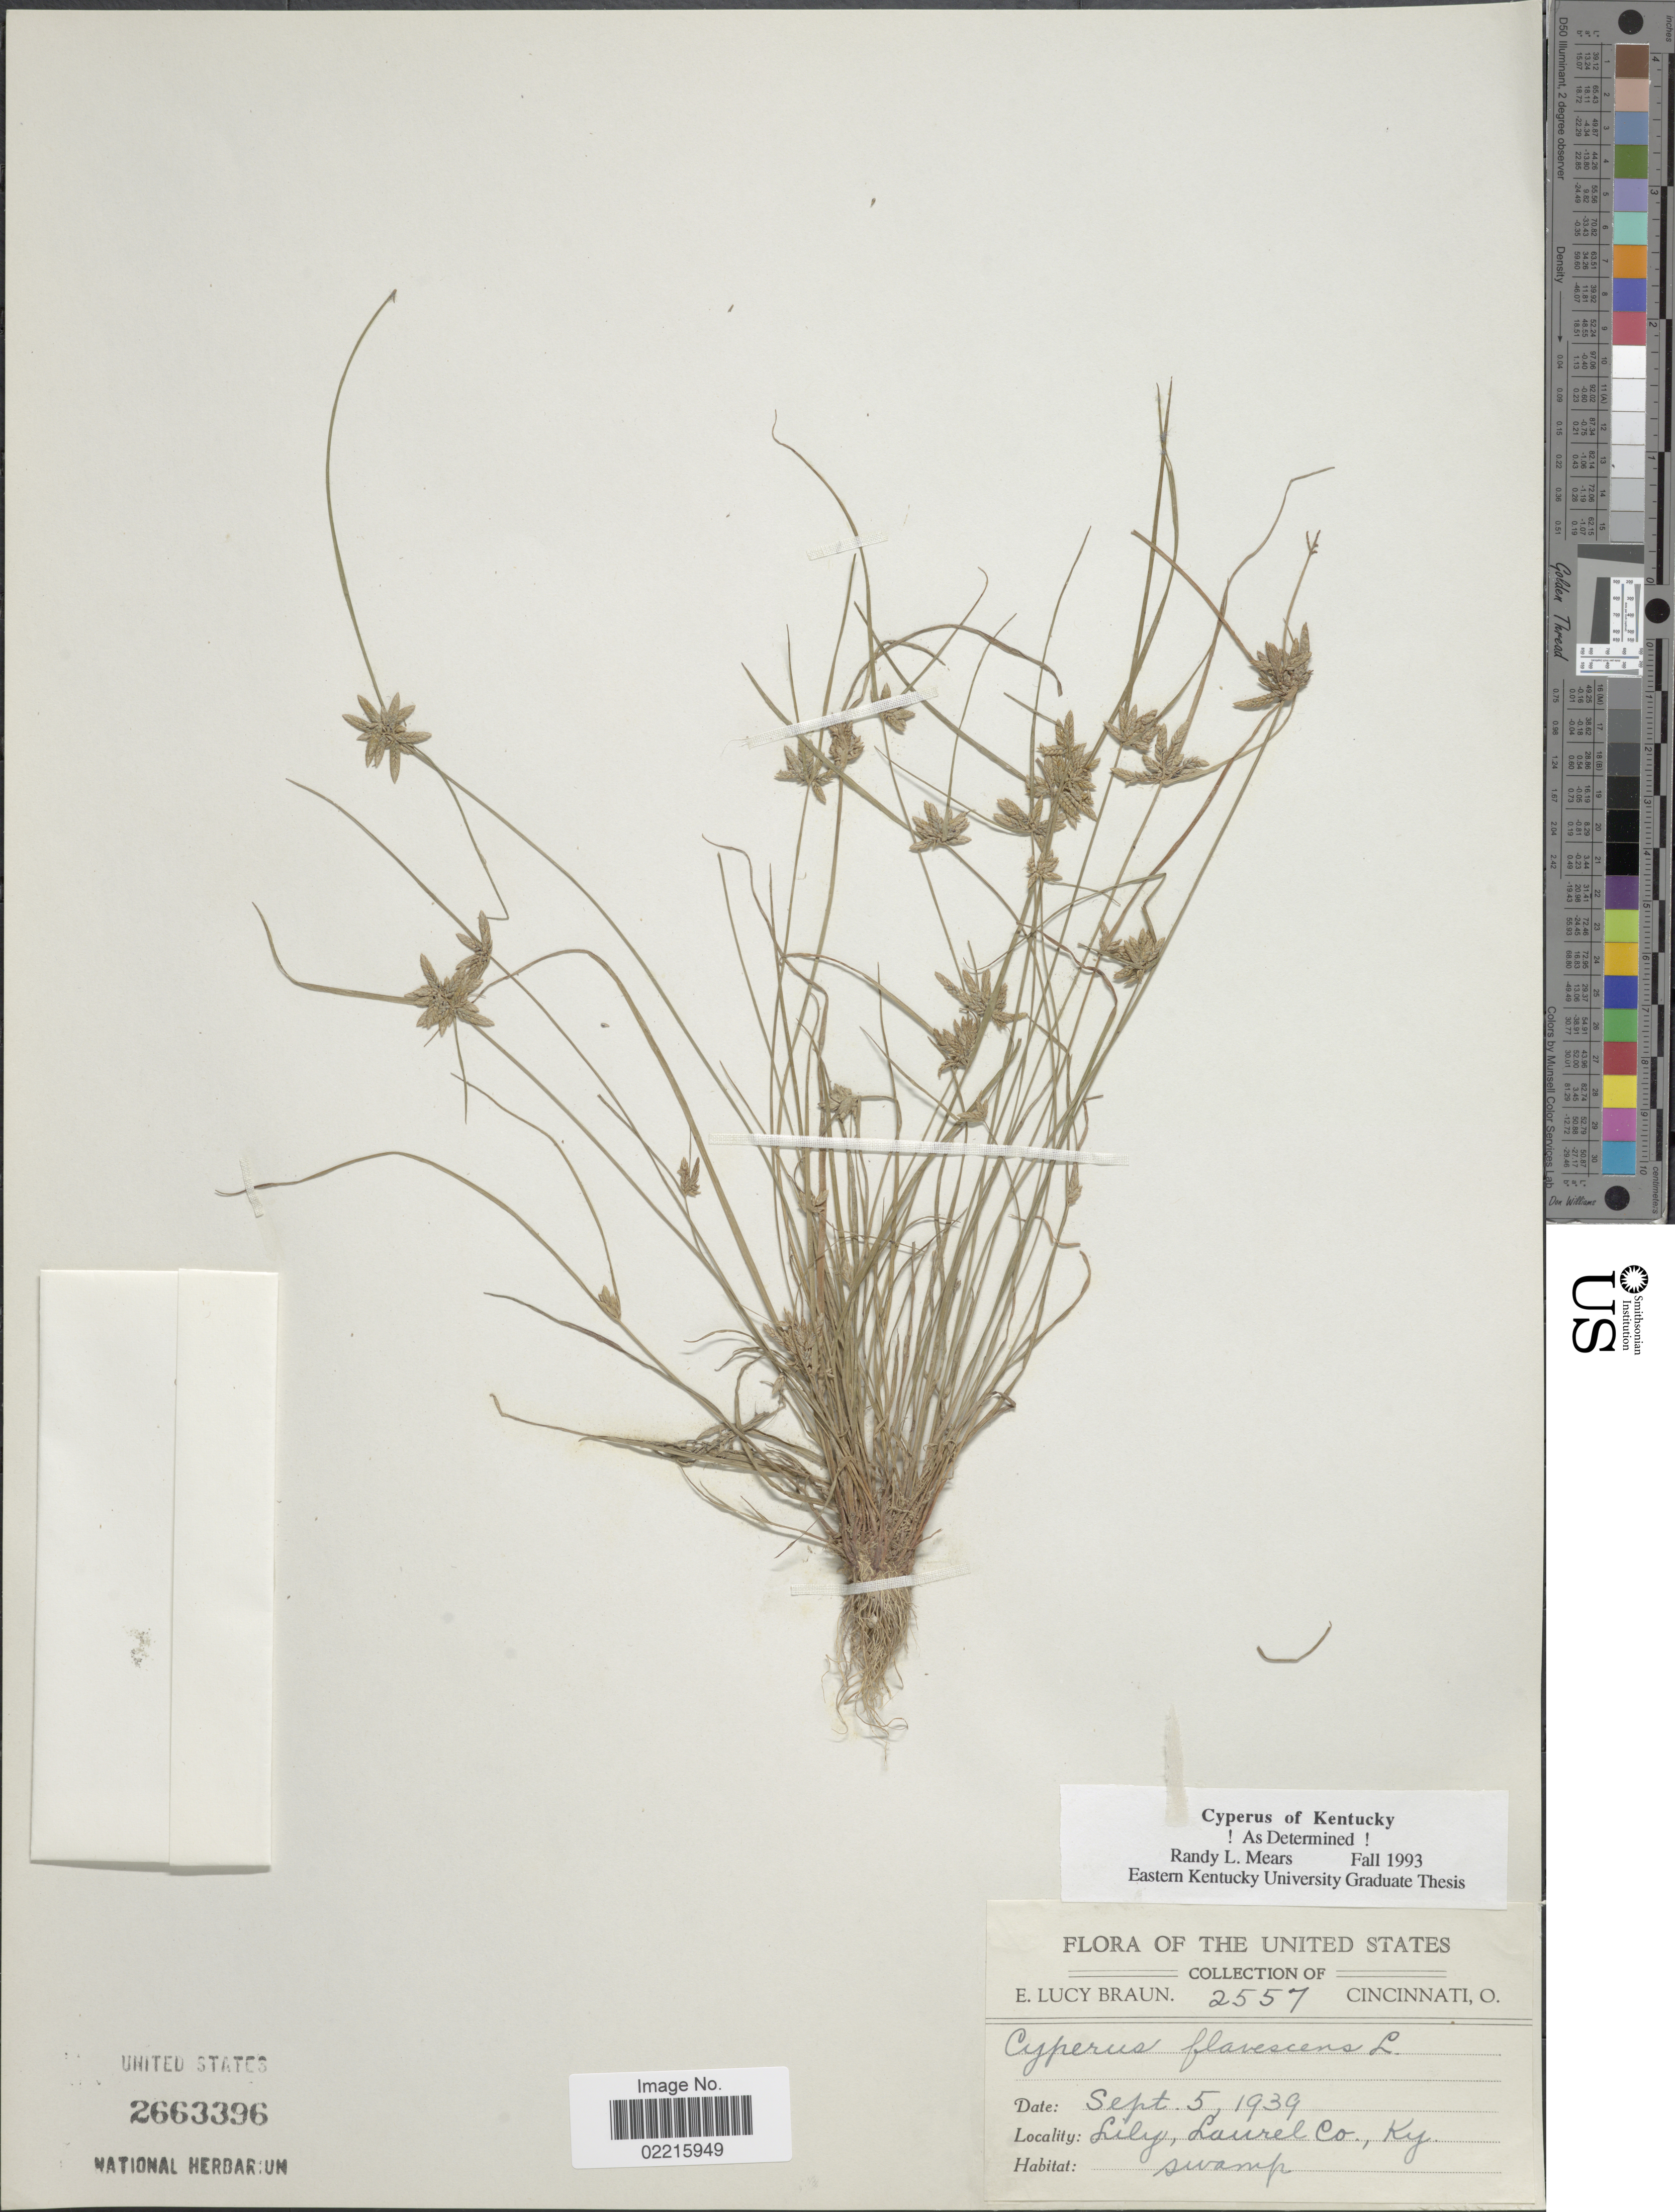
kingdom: Plantae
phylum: Tracheophyta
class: Liliopsida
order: Poales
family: Cyperaceae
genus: Cyperus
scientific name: Cyperus flavescens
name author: L.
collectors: E. L. Braun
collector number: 2557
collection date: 1939-09-05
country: United States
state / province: Kentucky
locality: Lily, Laurel Co., Ky.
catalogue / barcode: US 2663396